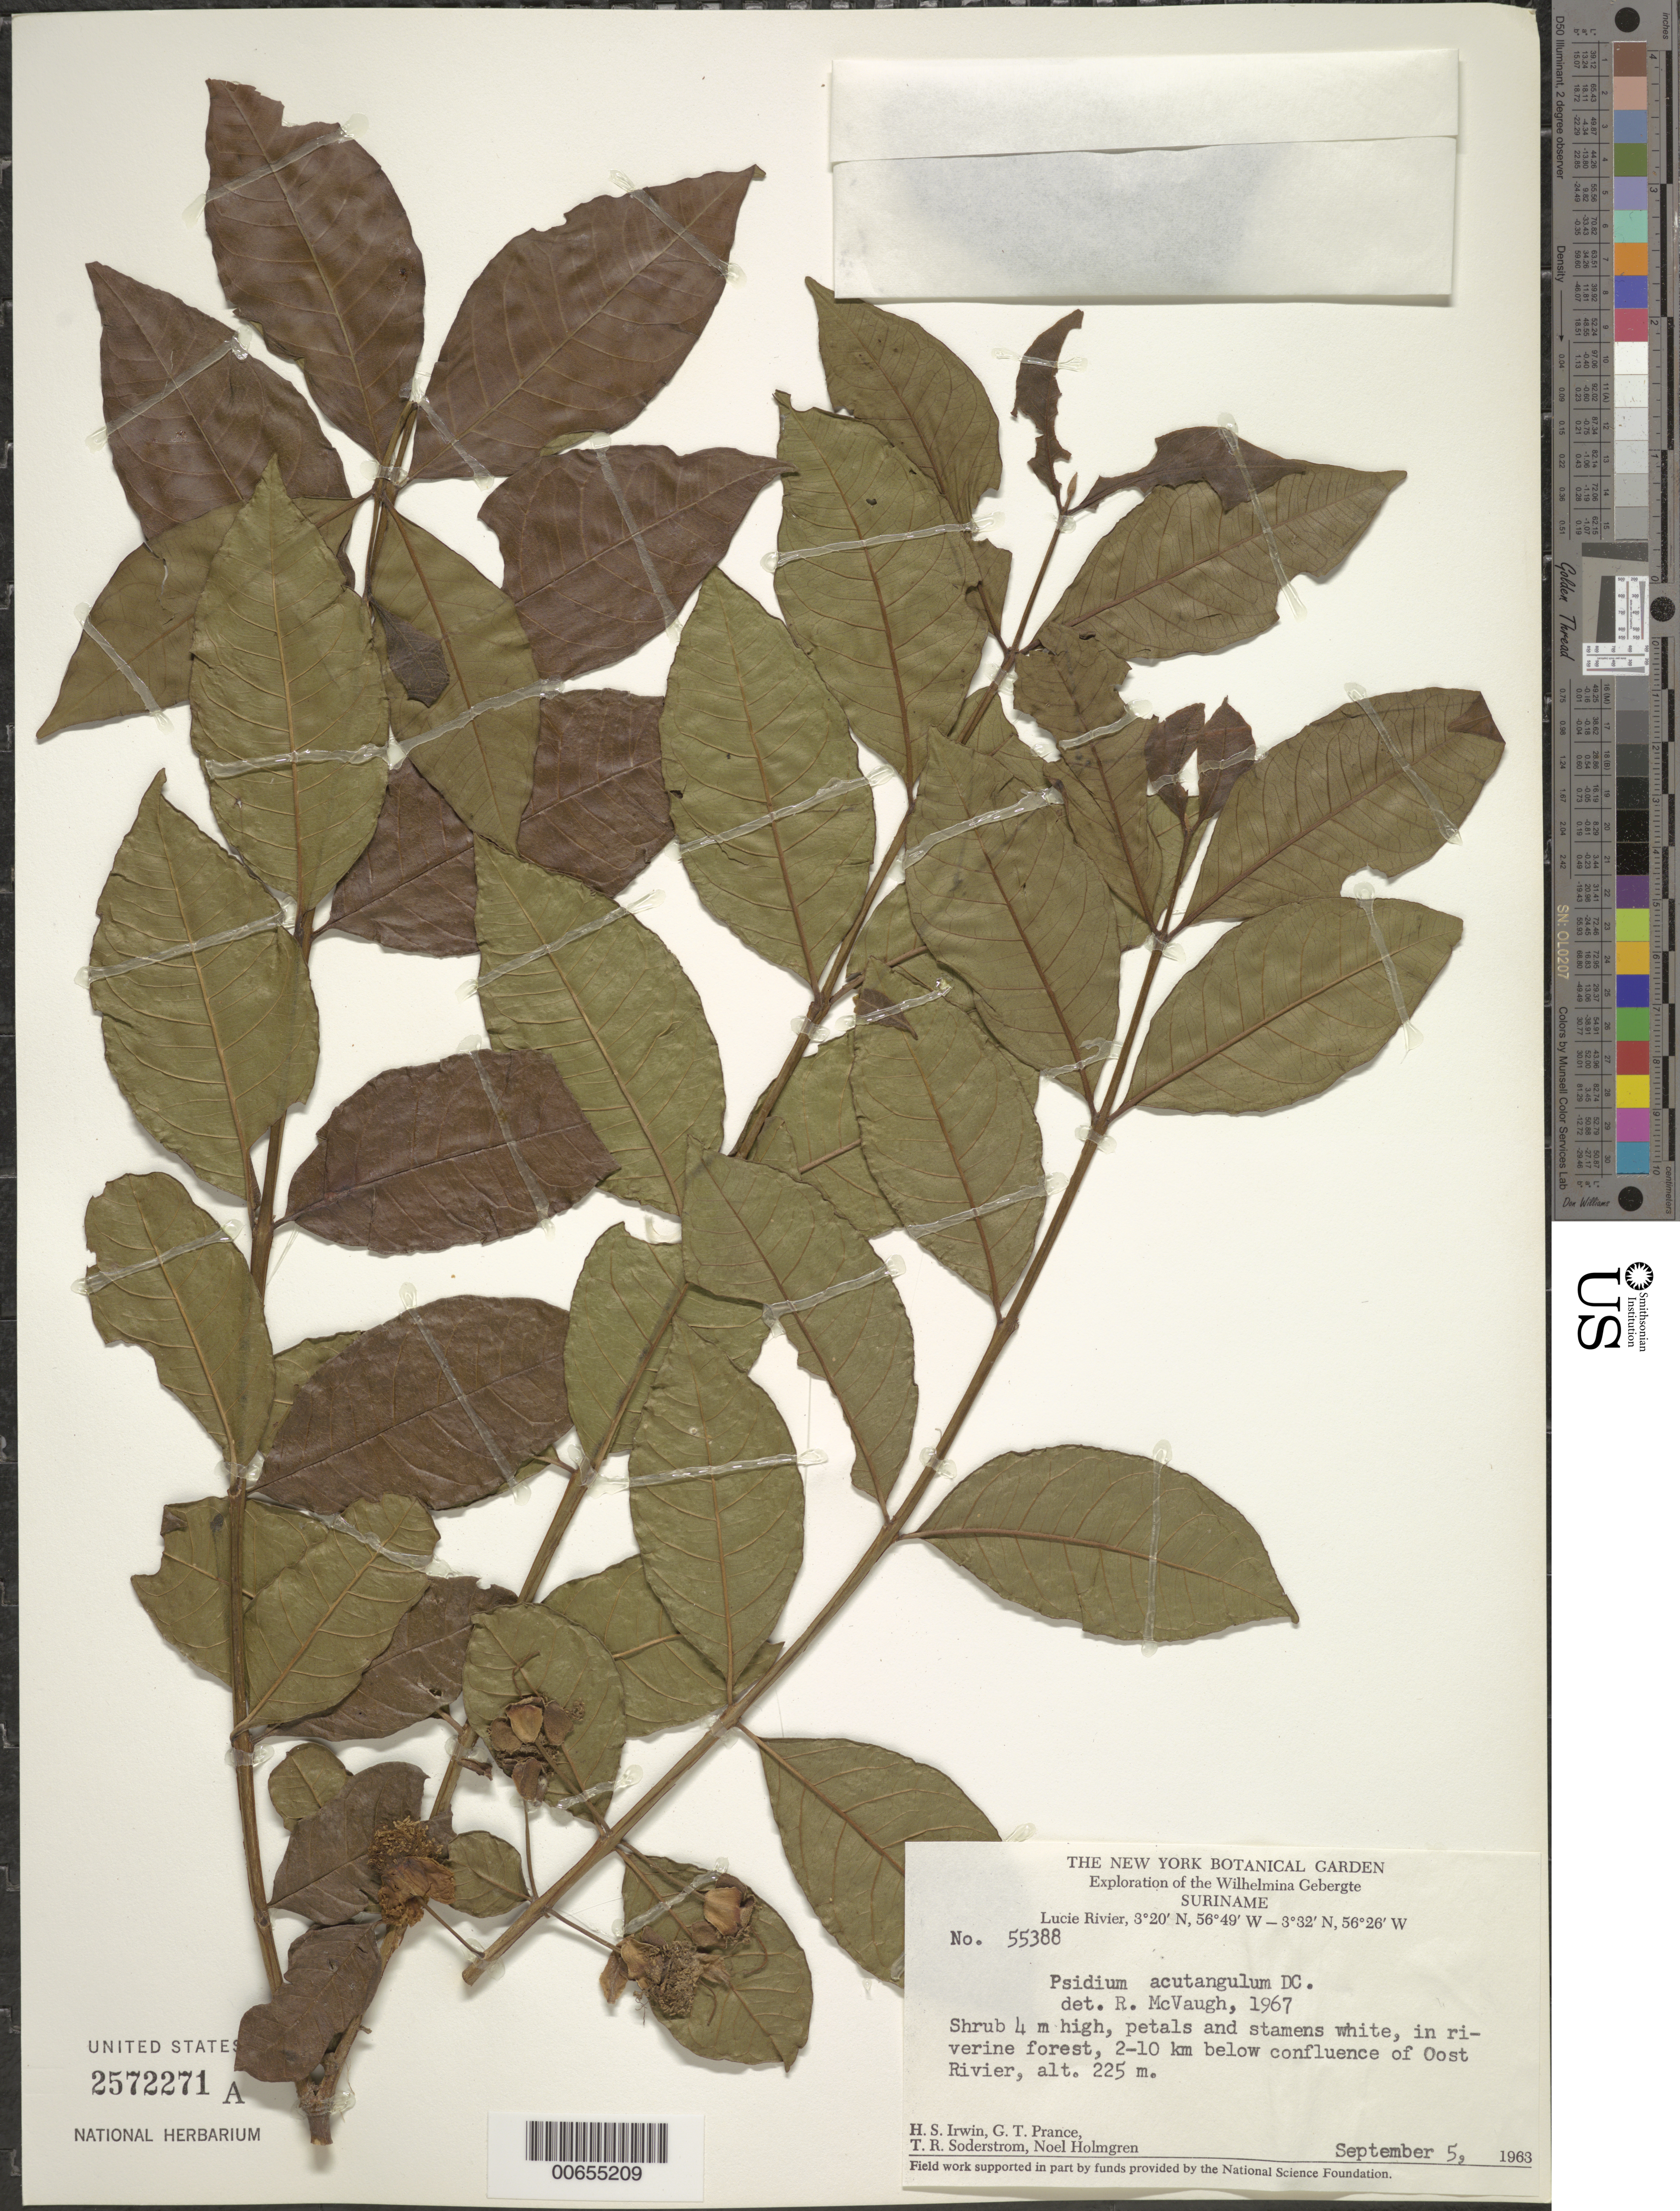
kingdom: Plantae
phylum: Tracheophyta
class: Magnoliopsida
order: Myrtales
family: Myrtaceae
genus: Psidium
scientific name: Psidium acutangulum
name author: (DC.) DC.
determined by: McVaugh, R.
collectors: H. Irwin, G. T. Prance, T. R. Soderstrom & N. H. Holmgren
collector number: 55388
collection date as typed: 5-Sep-63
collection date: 1963-09-05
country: Suriname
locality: Lucie R., 2-10 km below confl. with Oost R., Wilhelmina Gebergte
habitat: Riverine forest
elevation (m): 225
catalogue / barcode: US 2572271A